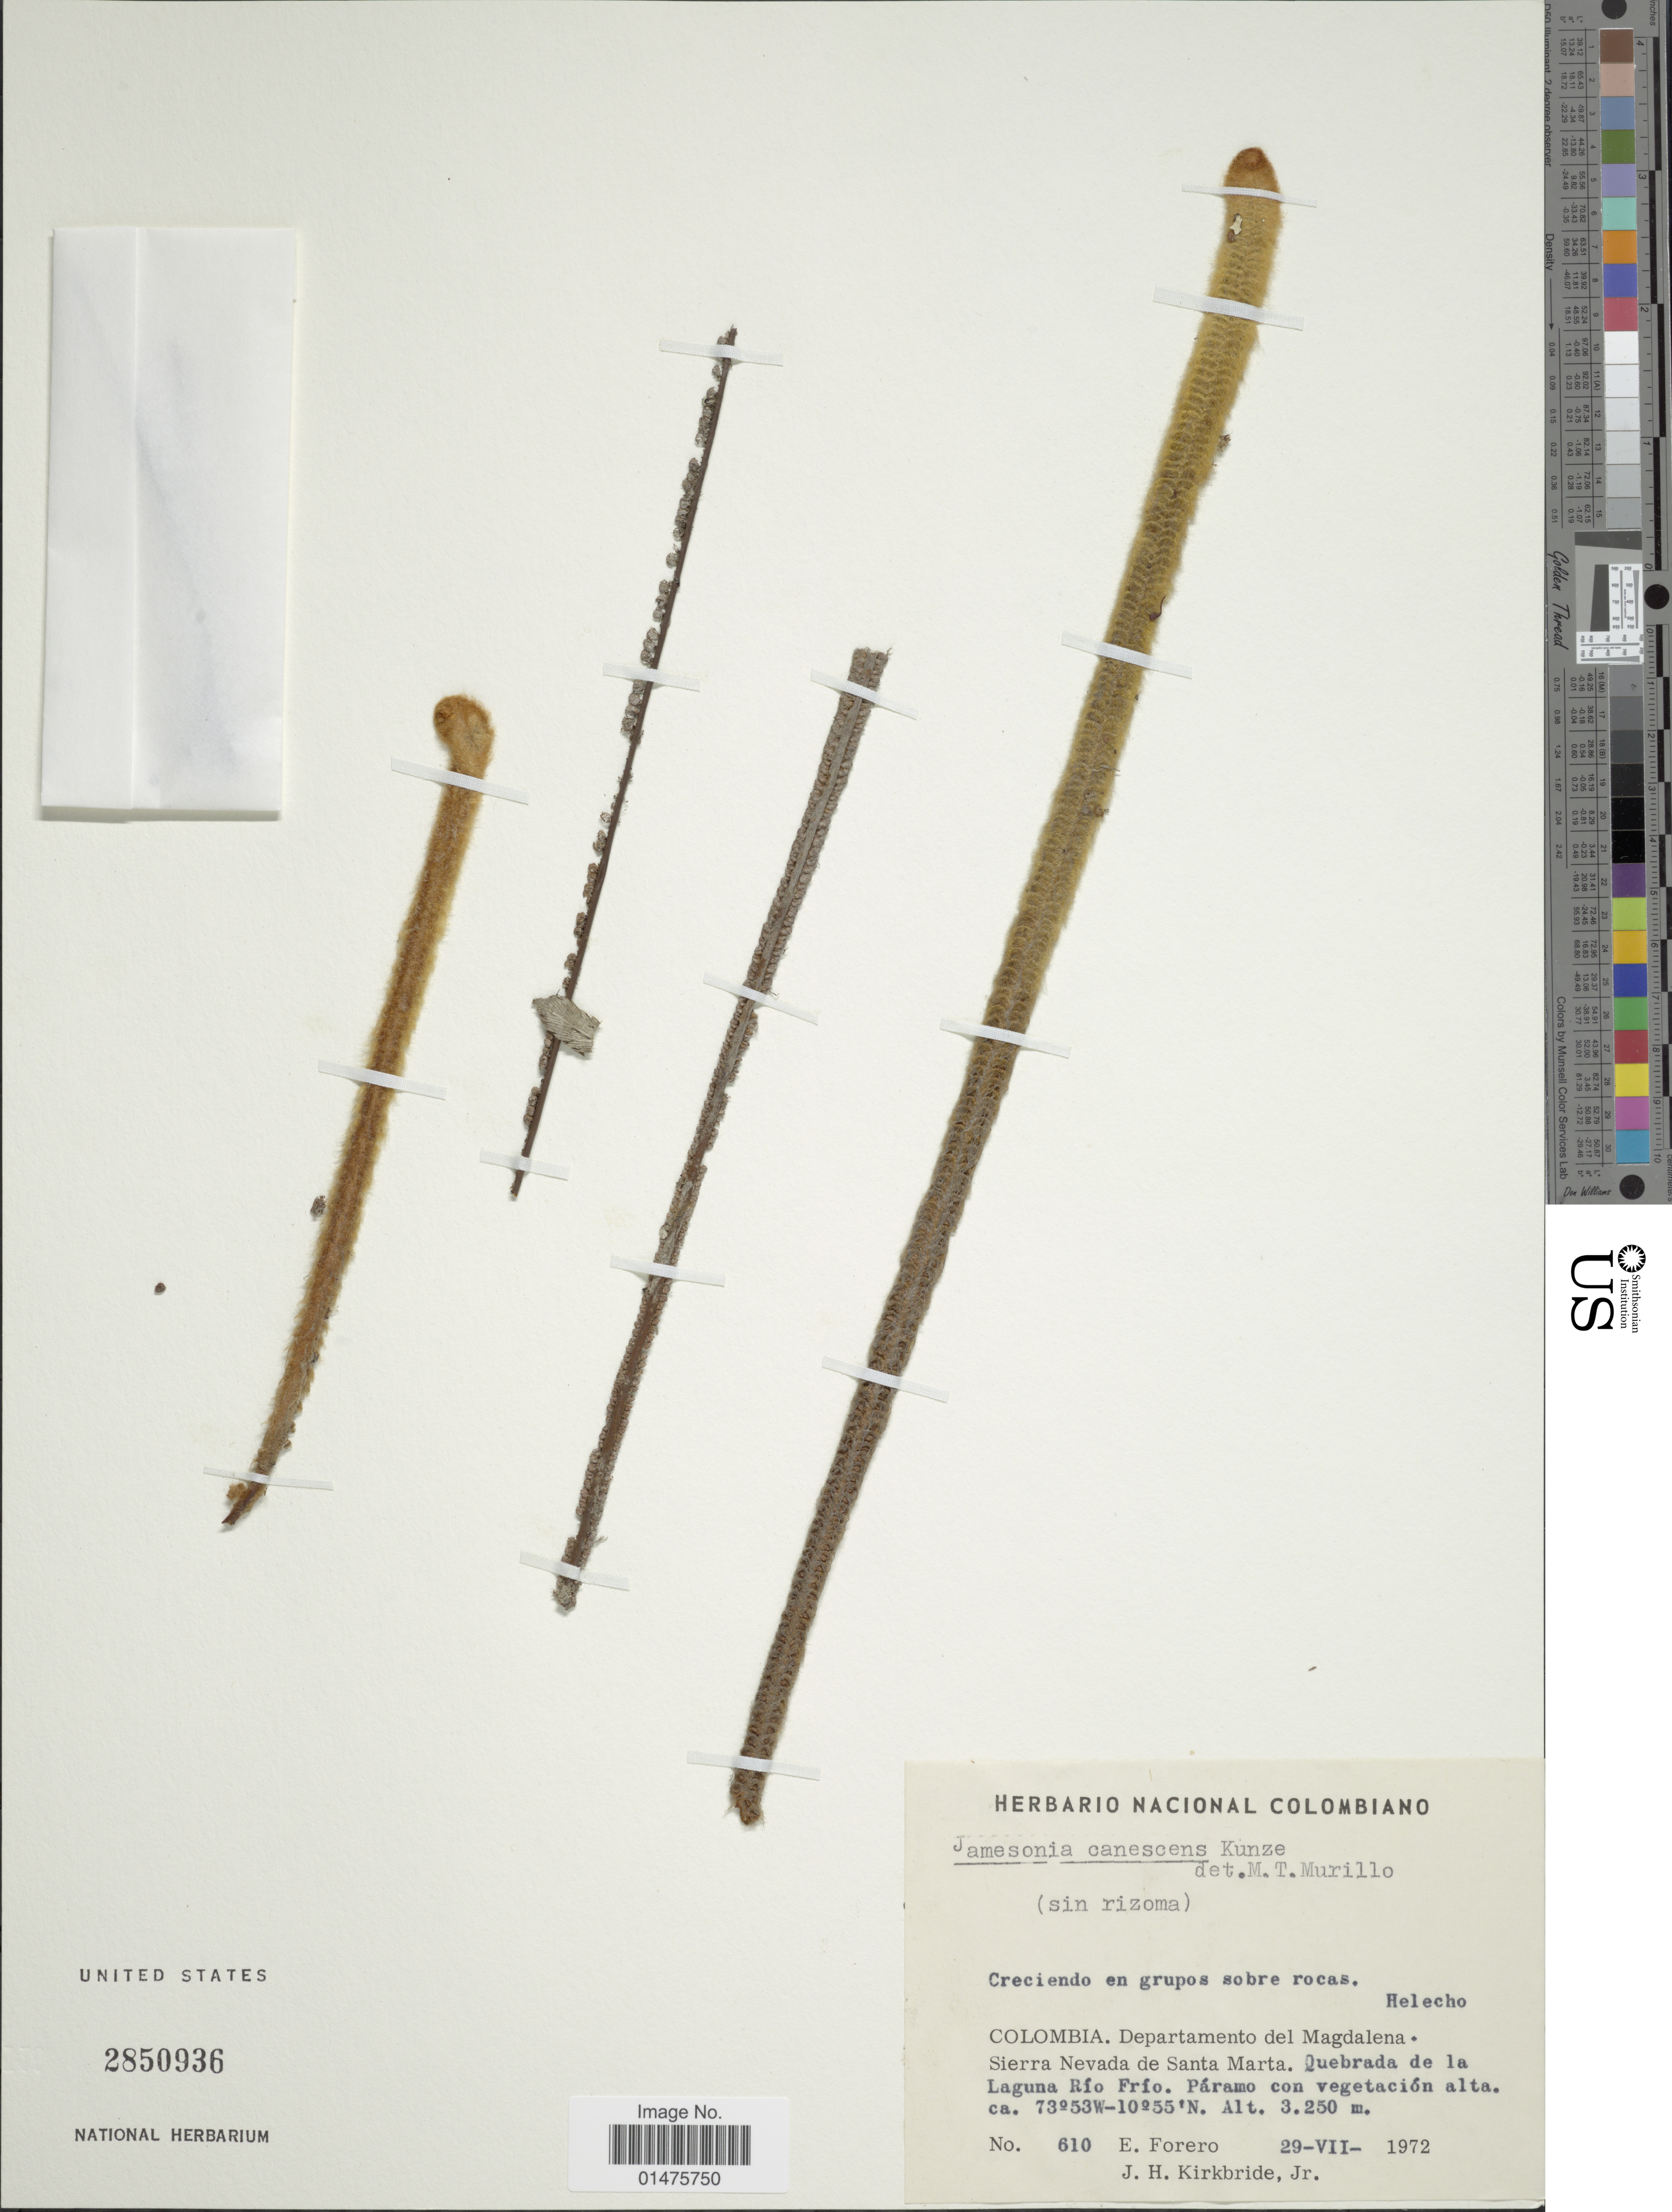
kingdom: Plantae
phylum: Tracheophyta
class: Polypodiopsida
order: Polypodiales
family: Pteridaceae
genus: Jamesonia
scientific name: Jamesonia canescens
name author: Kunze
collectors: E. Forero & J. H. Kirkbride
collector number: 610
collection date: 1972-07-29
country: Colombia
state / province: Magdalena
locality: Departamento del Magdalena. Sierra Nevada de Santa Marta. Quebrada de la Laguna Río Frío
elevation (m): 3250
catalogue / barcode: US 2850936